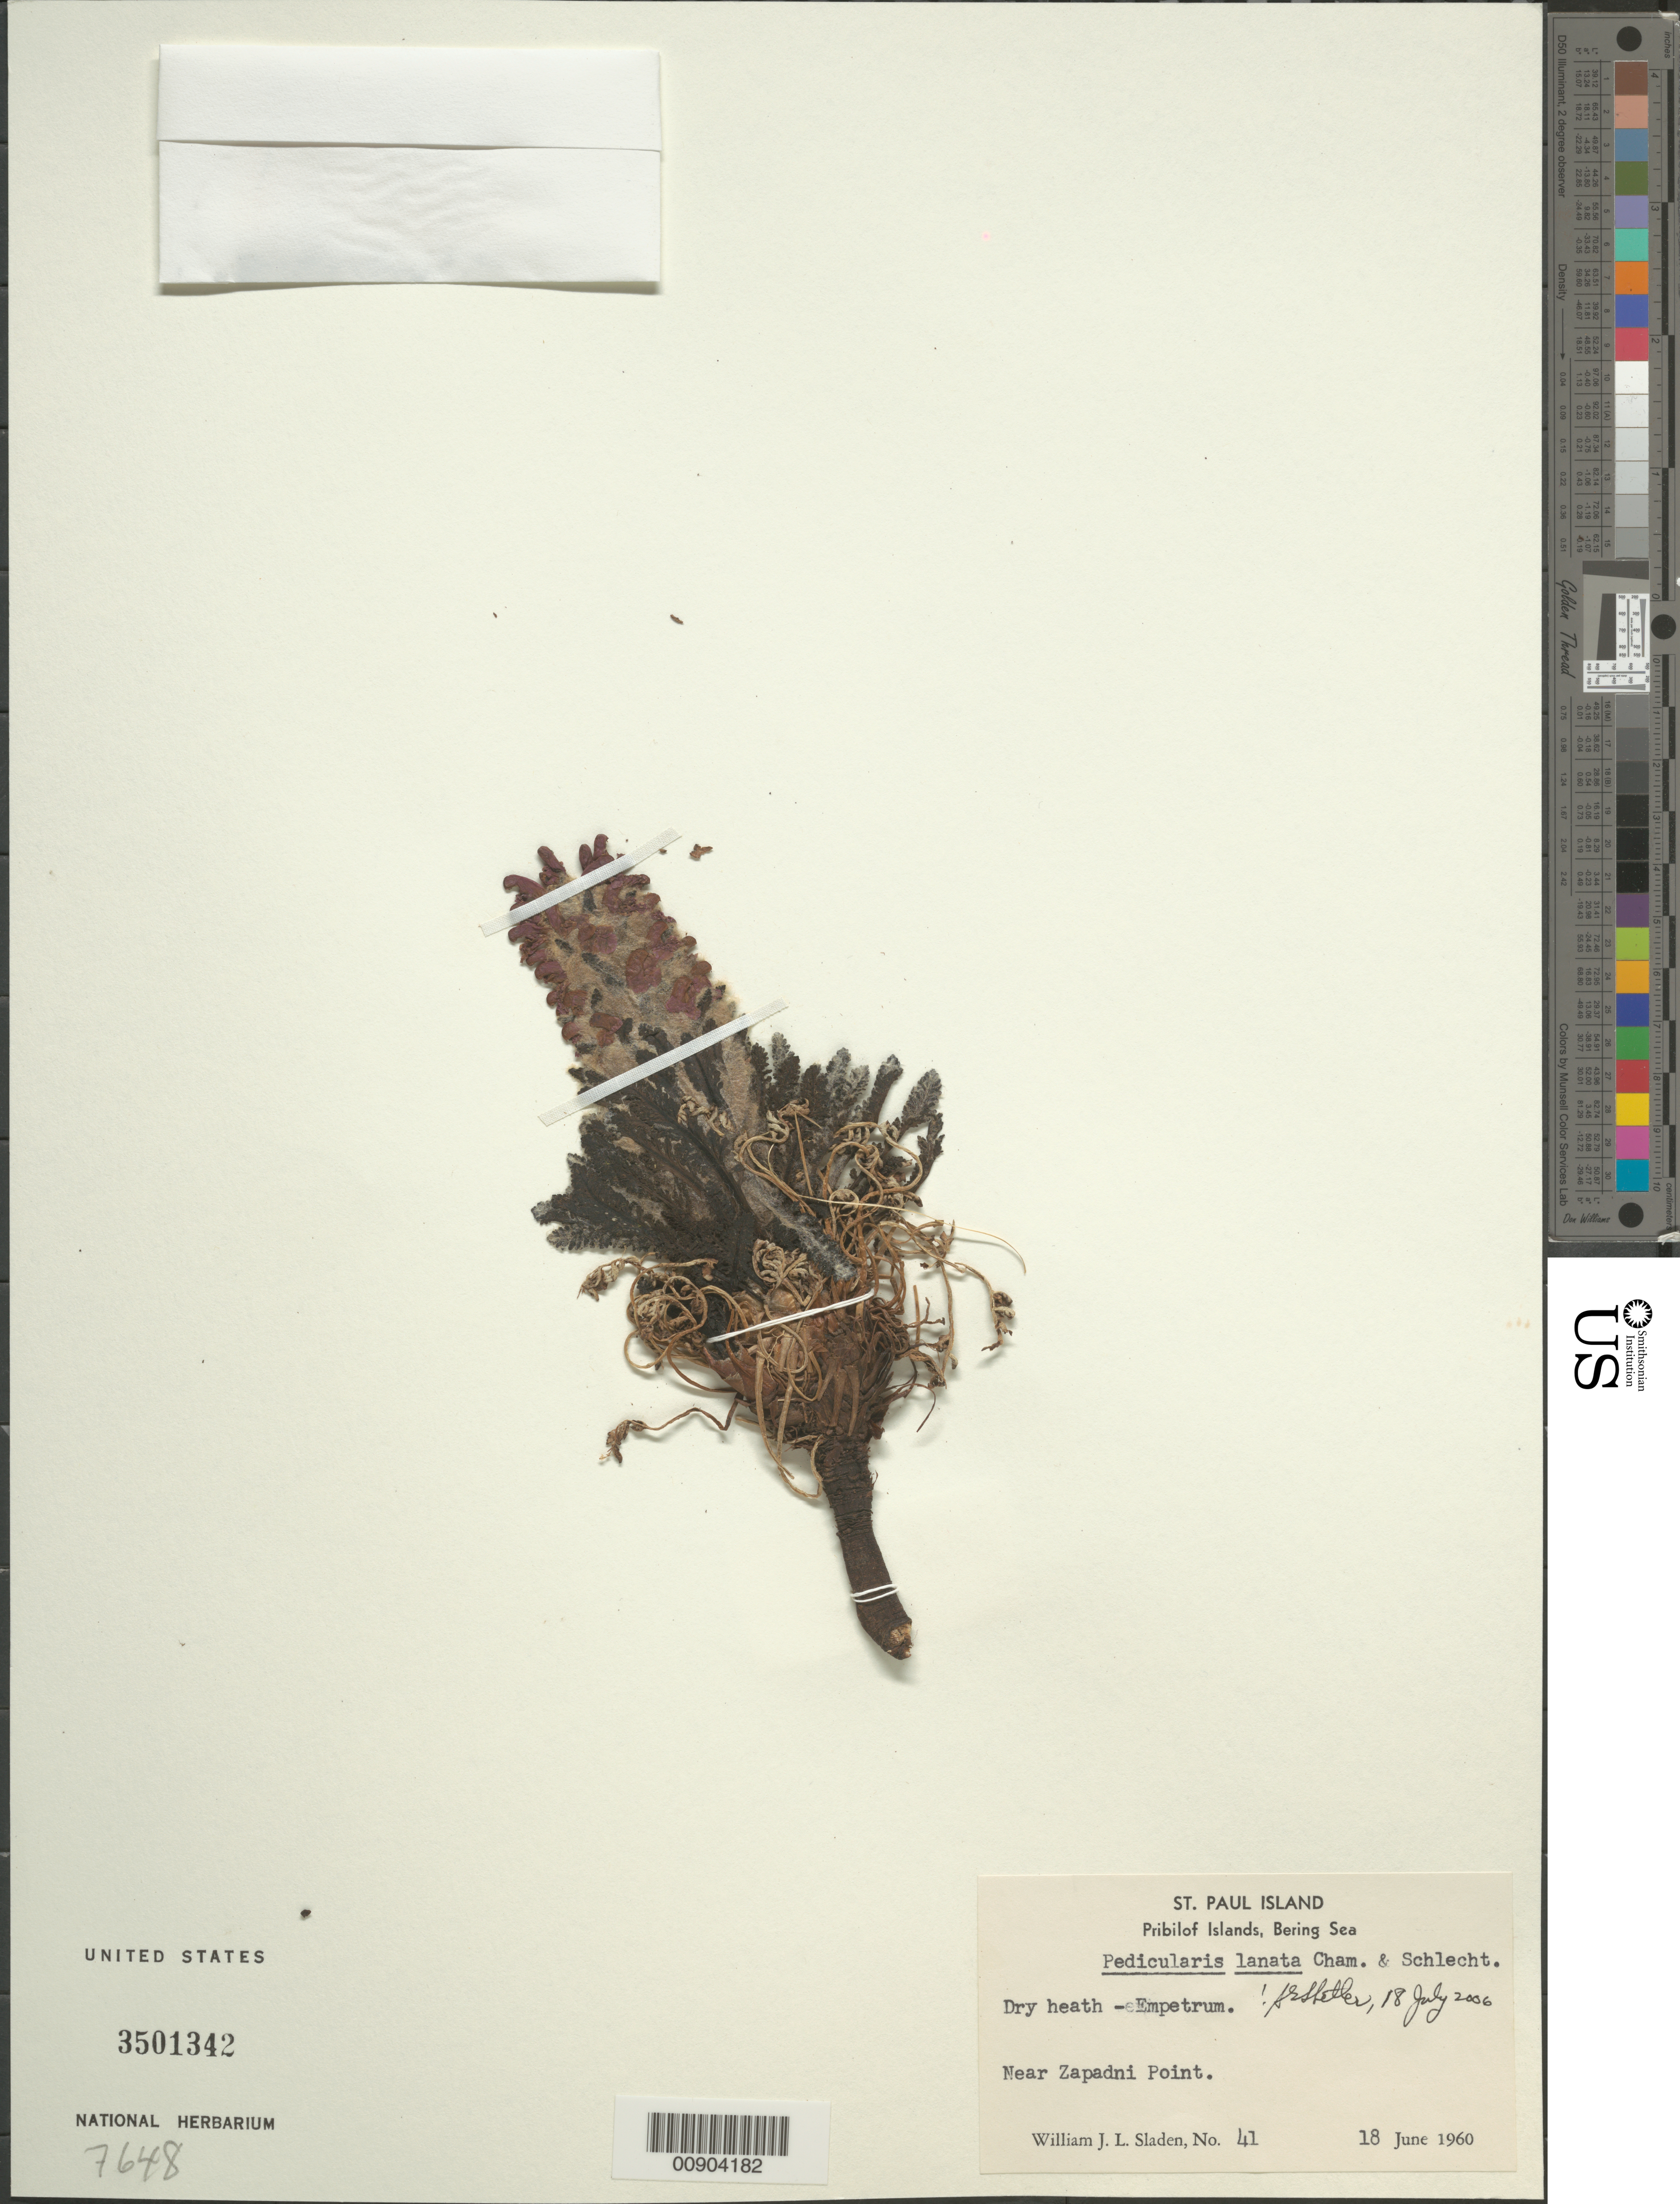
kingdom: Plantae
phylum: Tracheophyta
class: Magnoliopsida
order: Lamiales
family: Orobanchaceae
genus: Pedicularis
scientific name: Pedicularis lanata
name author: Cham. & Schltdl.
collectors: W. Sladen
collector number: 41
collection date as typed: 18 Jun 1960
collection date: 1960-06-18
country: United States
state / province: Alaska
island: St. Paul Island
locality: Near Zapadni Point., Bering Sea, Pribilof Islands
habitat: Dry heath - Empetrum.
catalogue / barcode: US 3501342